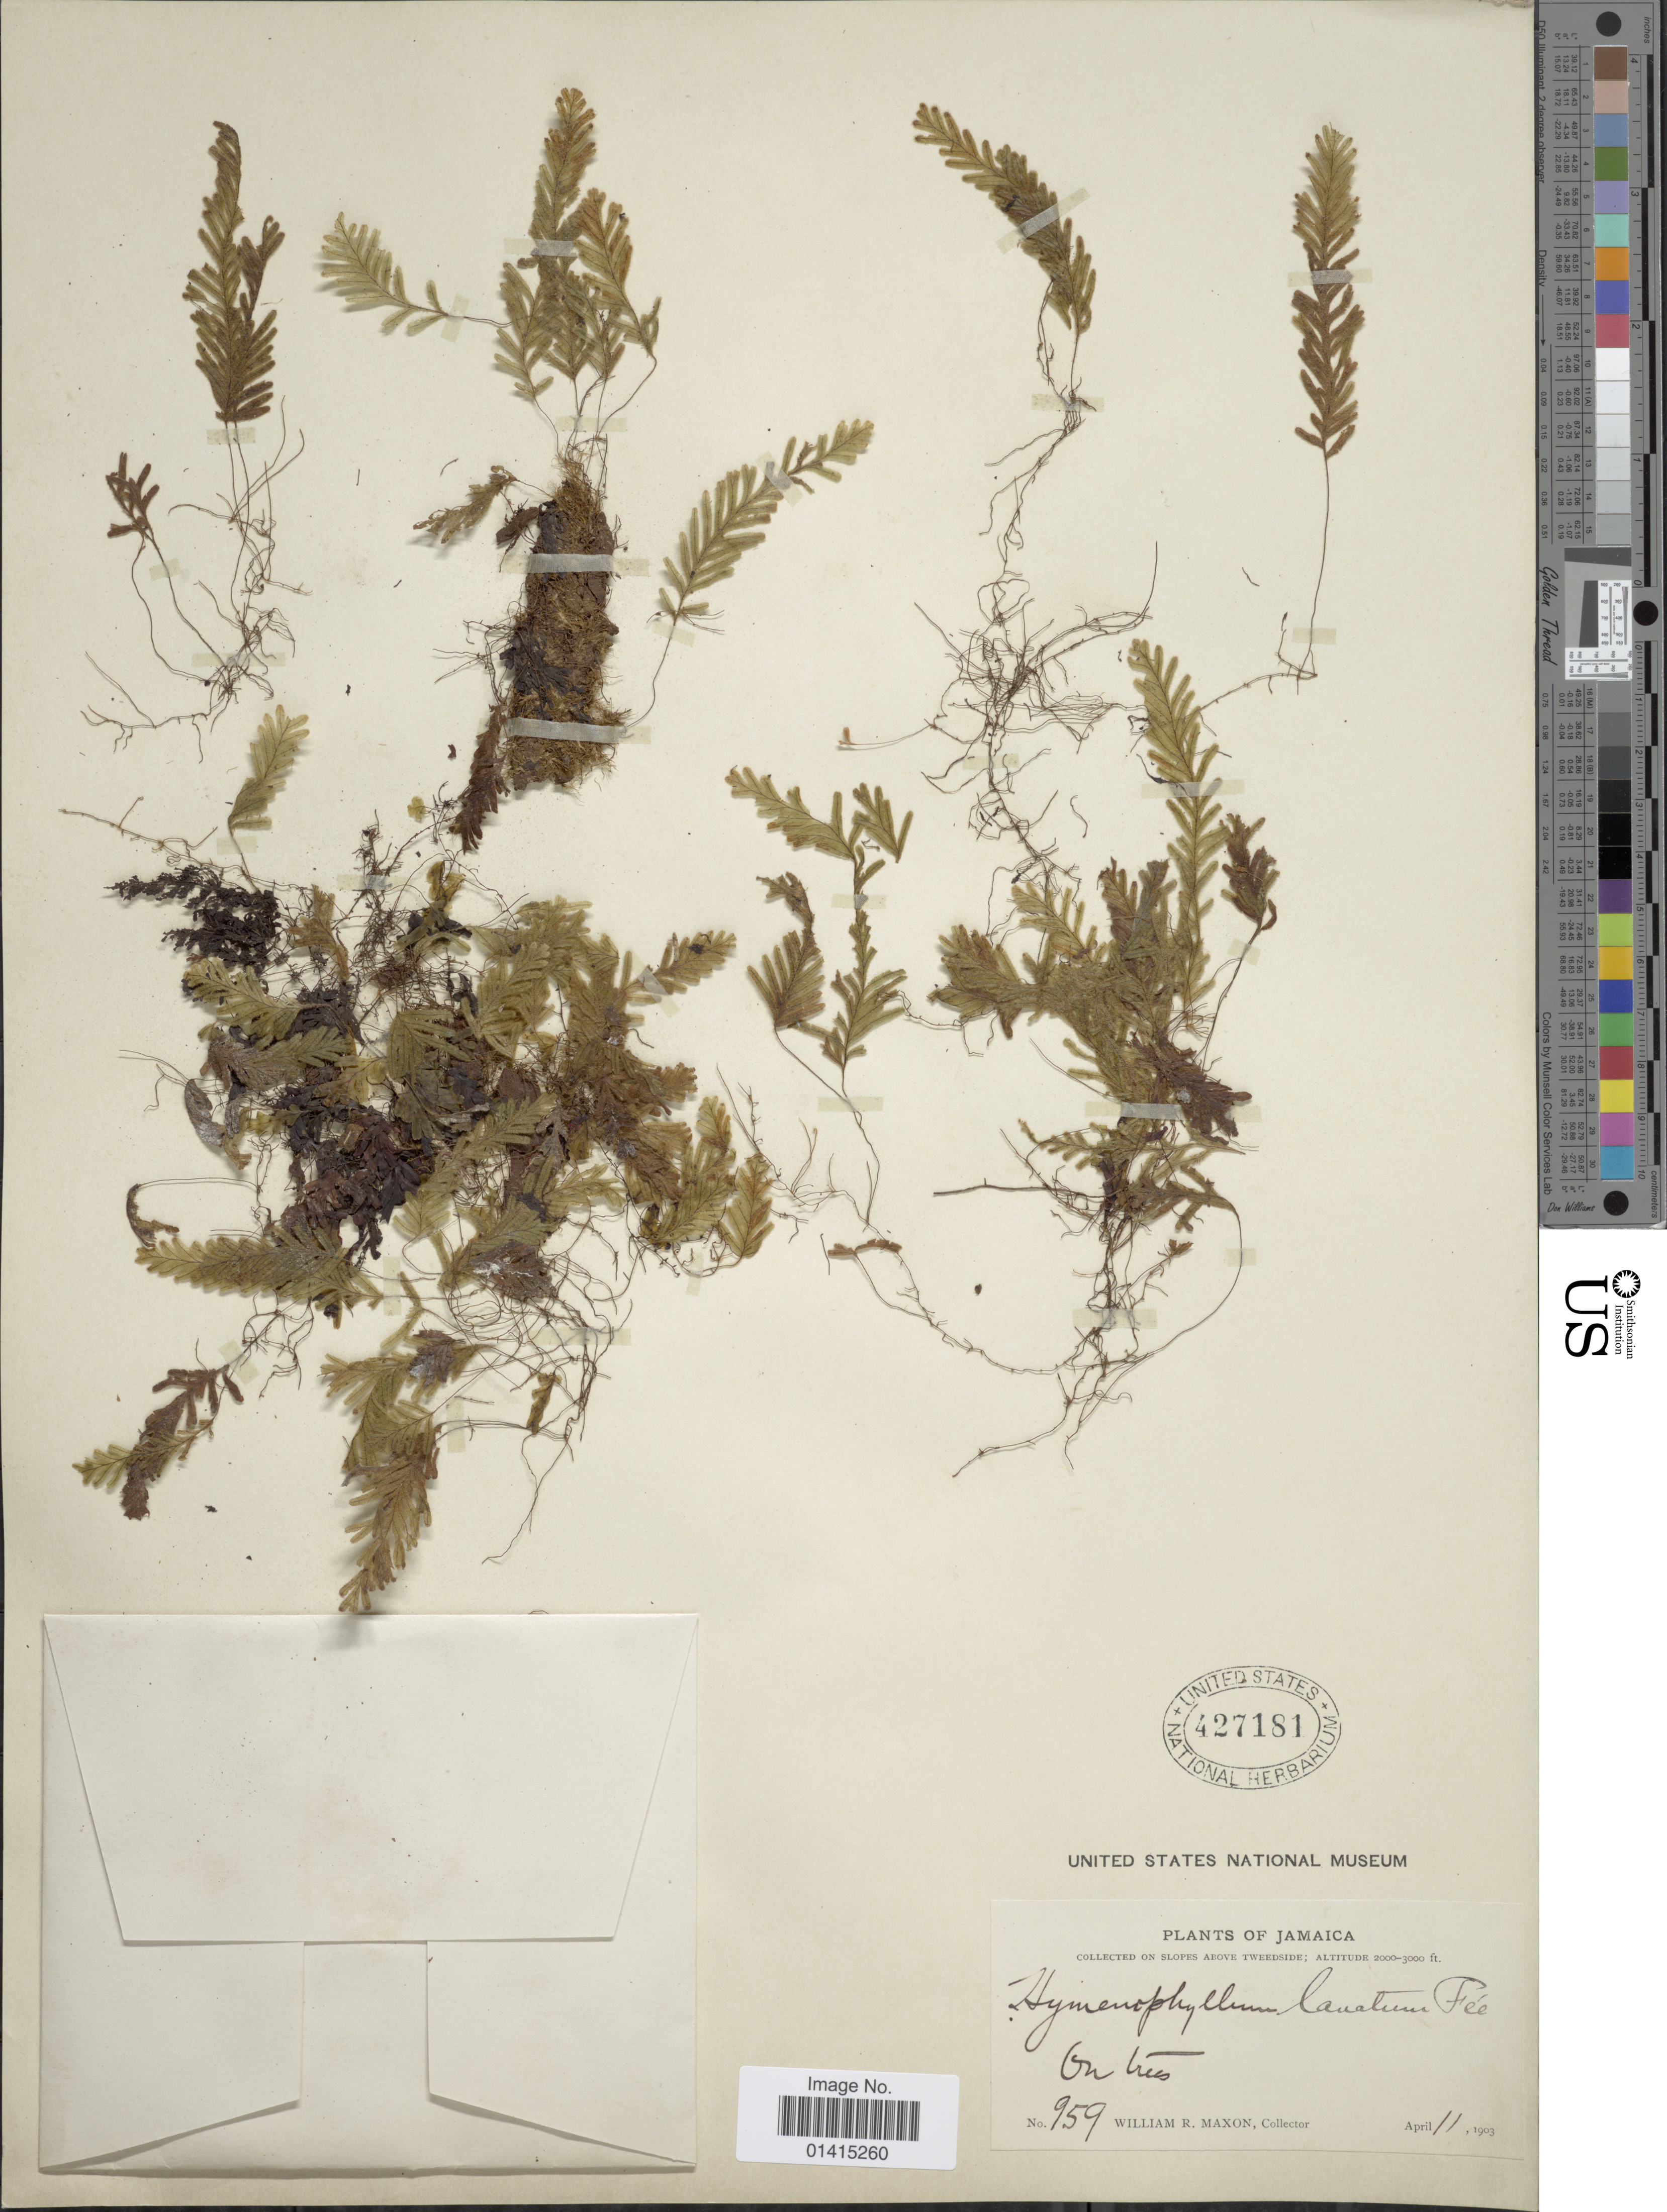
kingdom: Plantae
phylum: Tracheophyta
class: Polypodiopsida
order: Hymenophyllales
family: Hymenophyllaceae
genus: Hymenophyllum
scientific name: Hymenophyllum lanatum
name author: Fée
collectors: W. R. Maxon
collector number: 959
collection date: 1903-04-11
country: Jamaica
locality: On slopes above Tweedside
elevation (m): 610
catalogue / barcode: US 427181